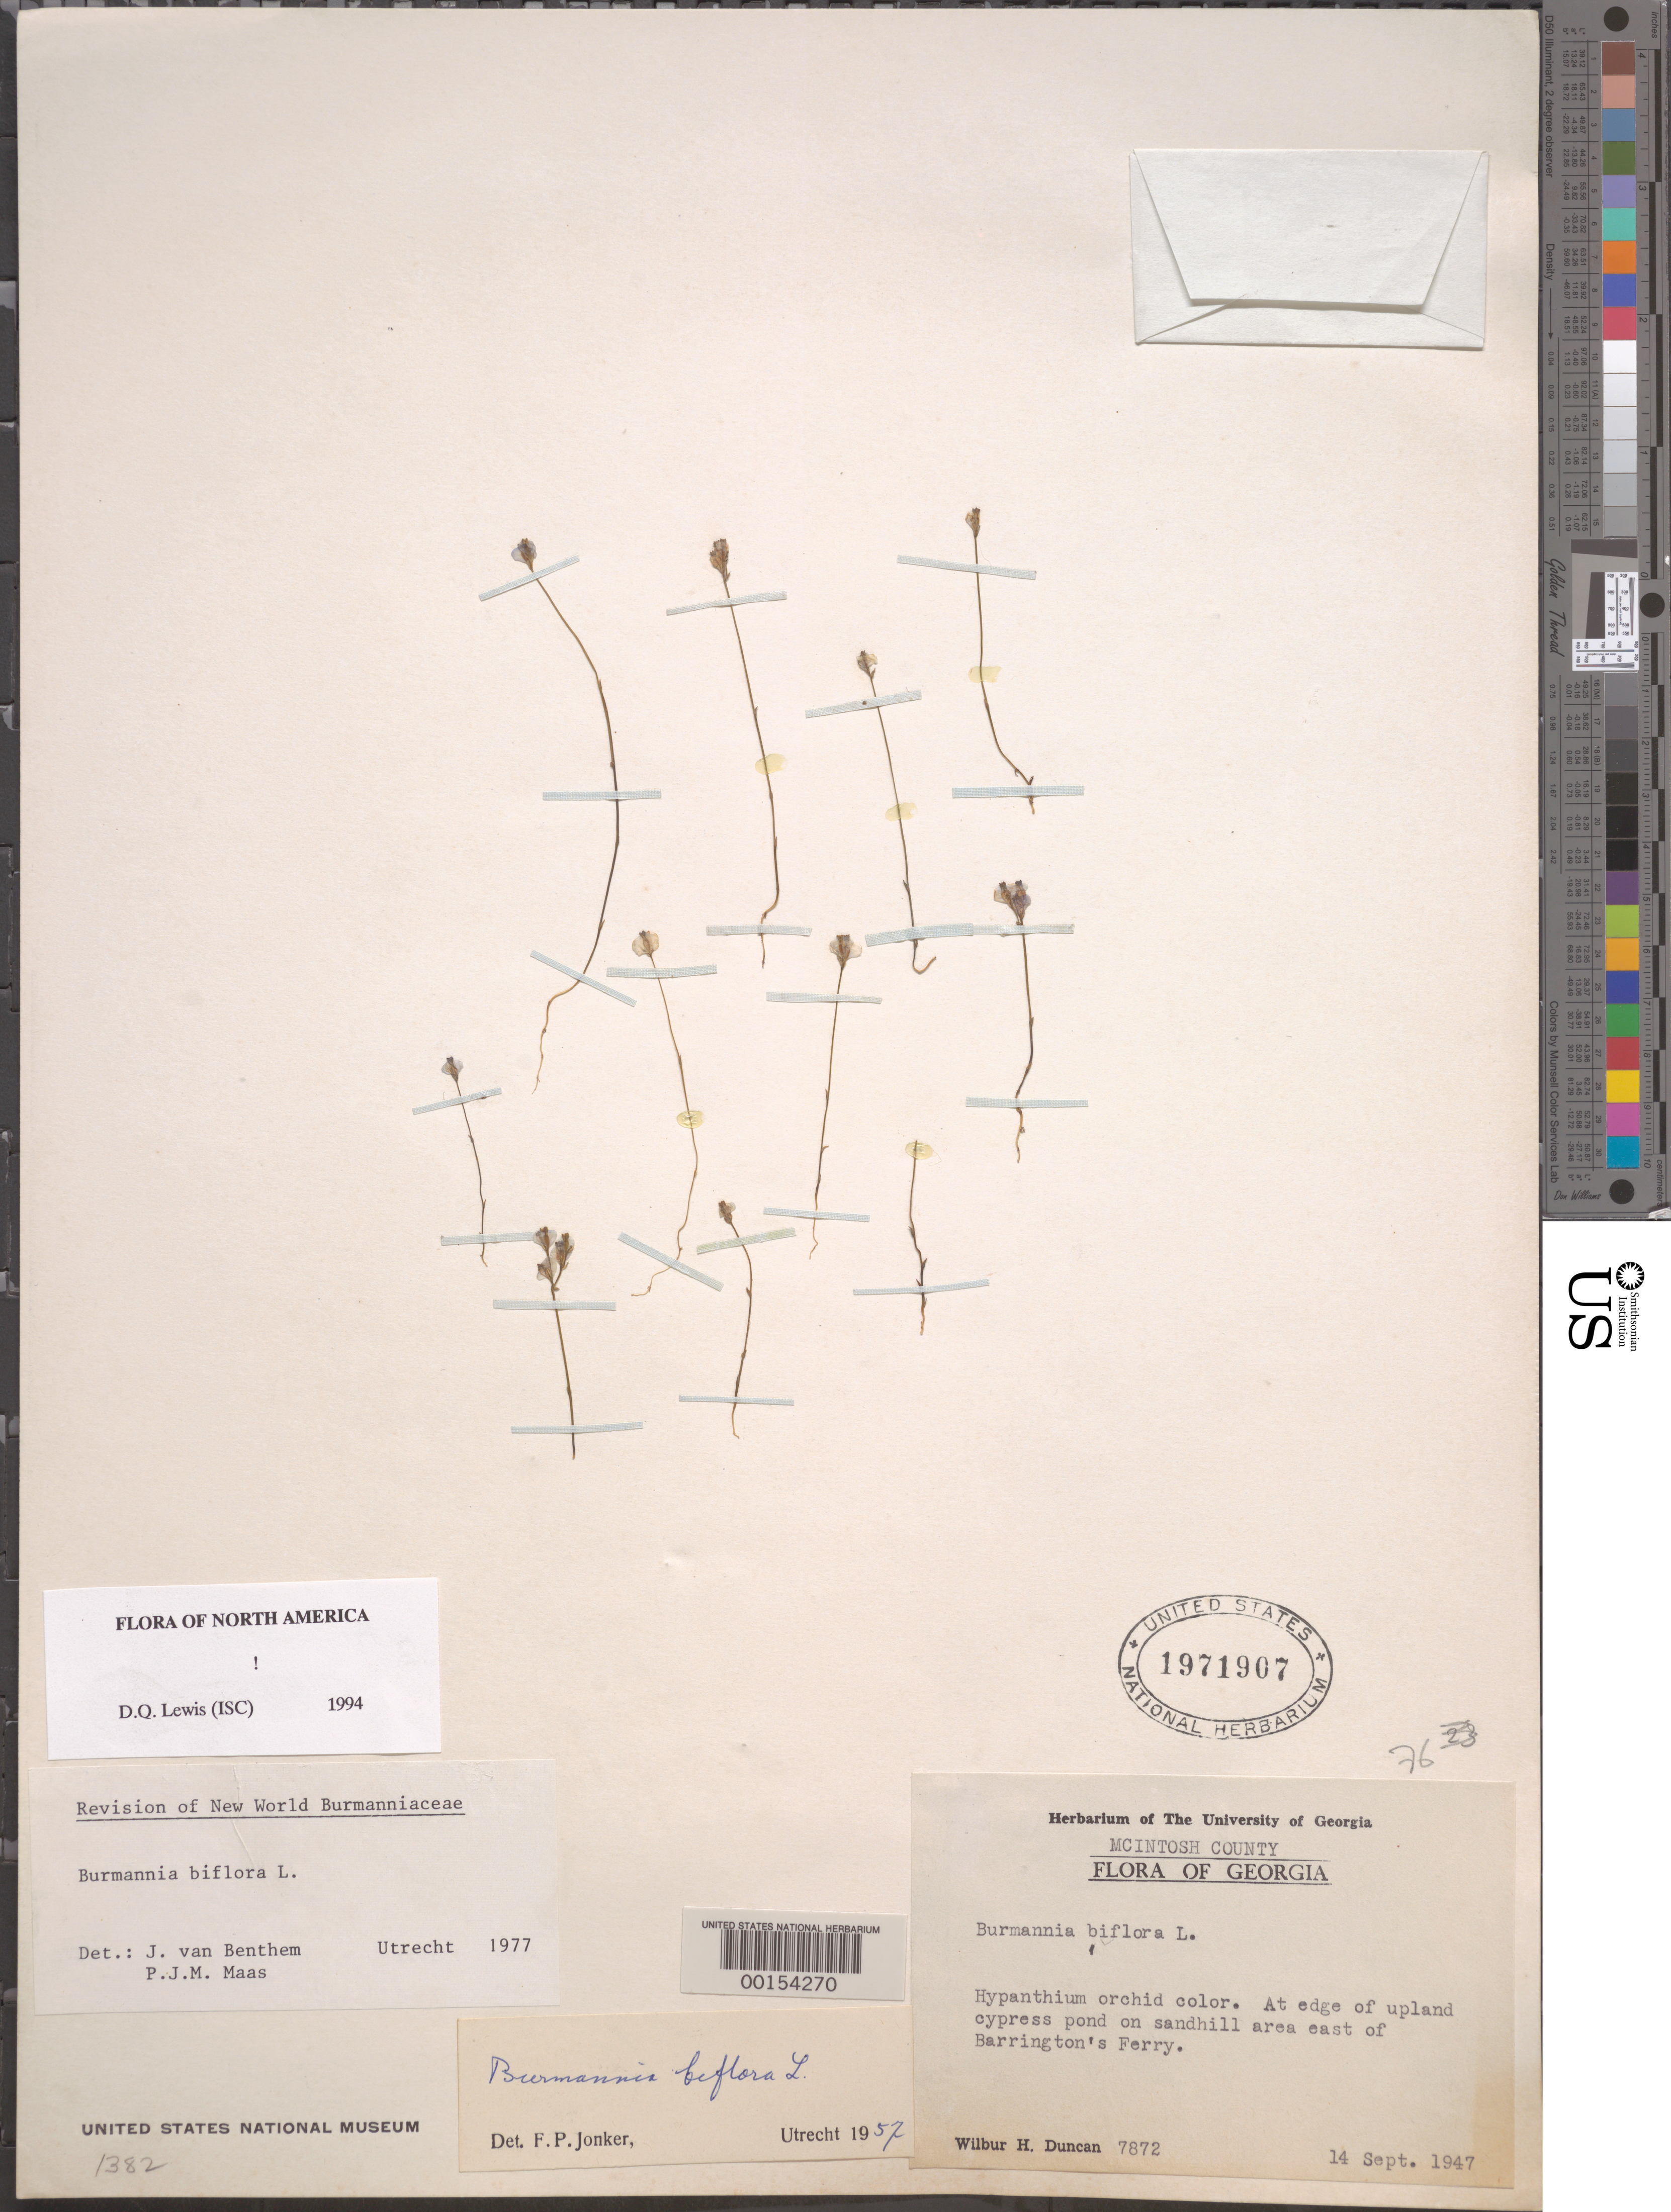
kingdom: Plantae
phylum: Tracheophyta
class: Liliopsida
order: Dioscoreales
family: Burmanniaceae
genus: Burmannia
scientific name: Burmannia biflora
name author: L.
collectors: W. H. Duncan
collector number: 7872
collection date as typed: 14 Sep 1947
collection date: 1947-09-14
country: United States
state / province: Georgia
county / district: Mcintosh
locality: E of barrington's ferry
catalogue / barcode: US 1971907